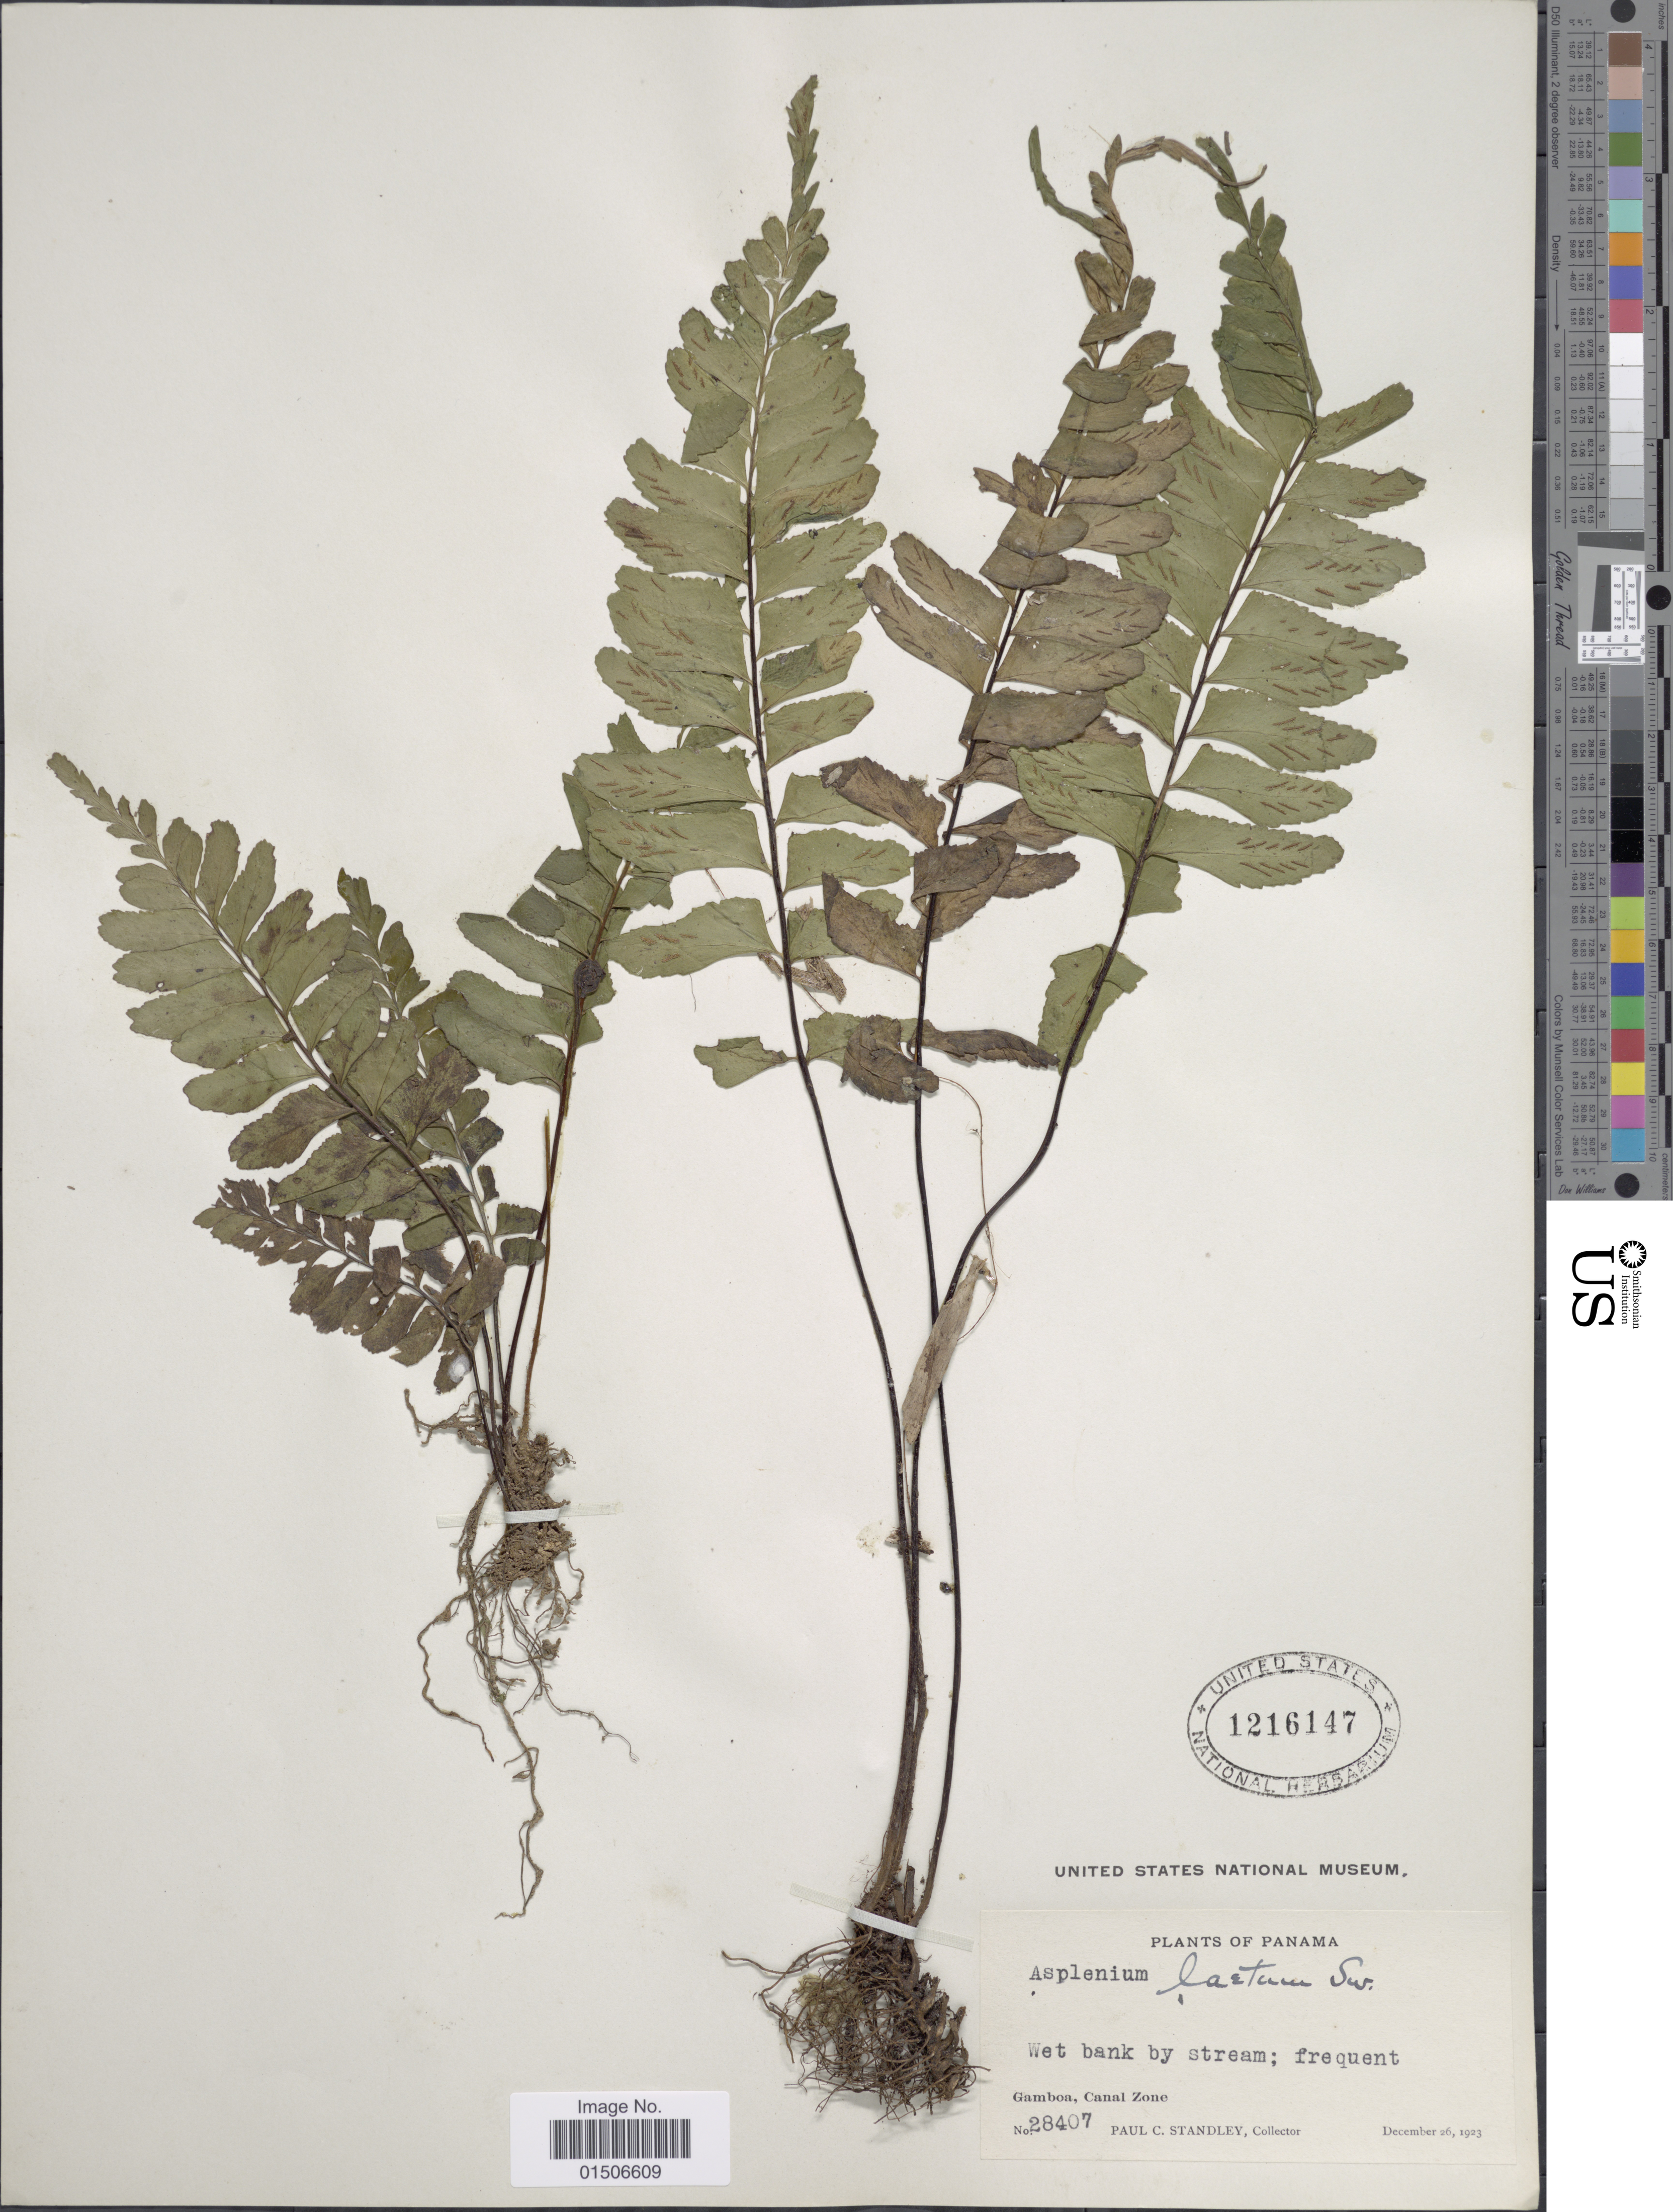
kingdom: Plantae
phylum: Tracheophyta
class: Polypodiopsida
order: Polypodiales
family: Aspleniaceae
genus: Asplenium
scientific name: Asplenium laetum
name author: Sw.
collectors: P. C. Standley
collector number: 28407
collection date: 1923-12-26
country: Panama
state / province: Colón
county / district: Canal Zone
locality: Wet bank by stream; frequent, Gamboa, Canal Zone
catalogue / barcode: US 1216147